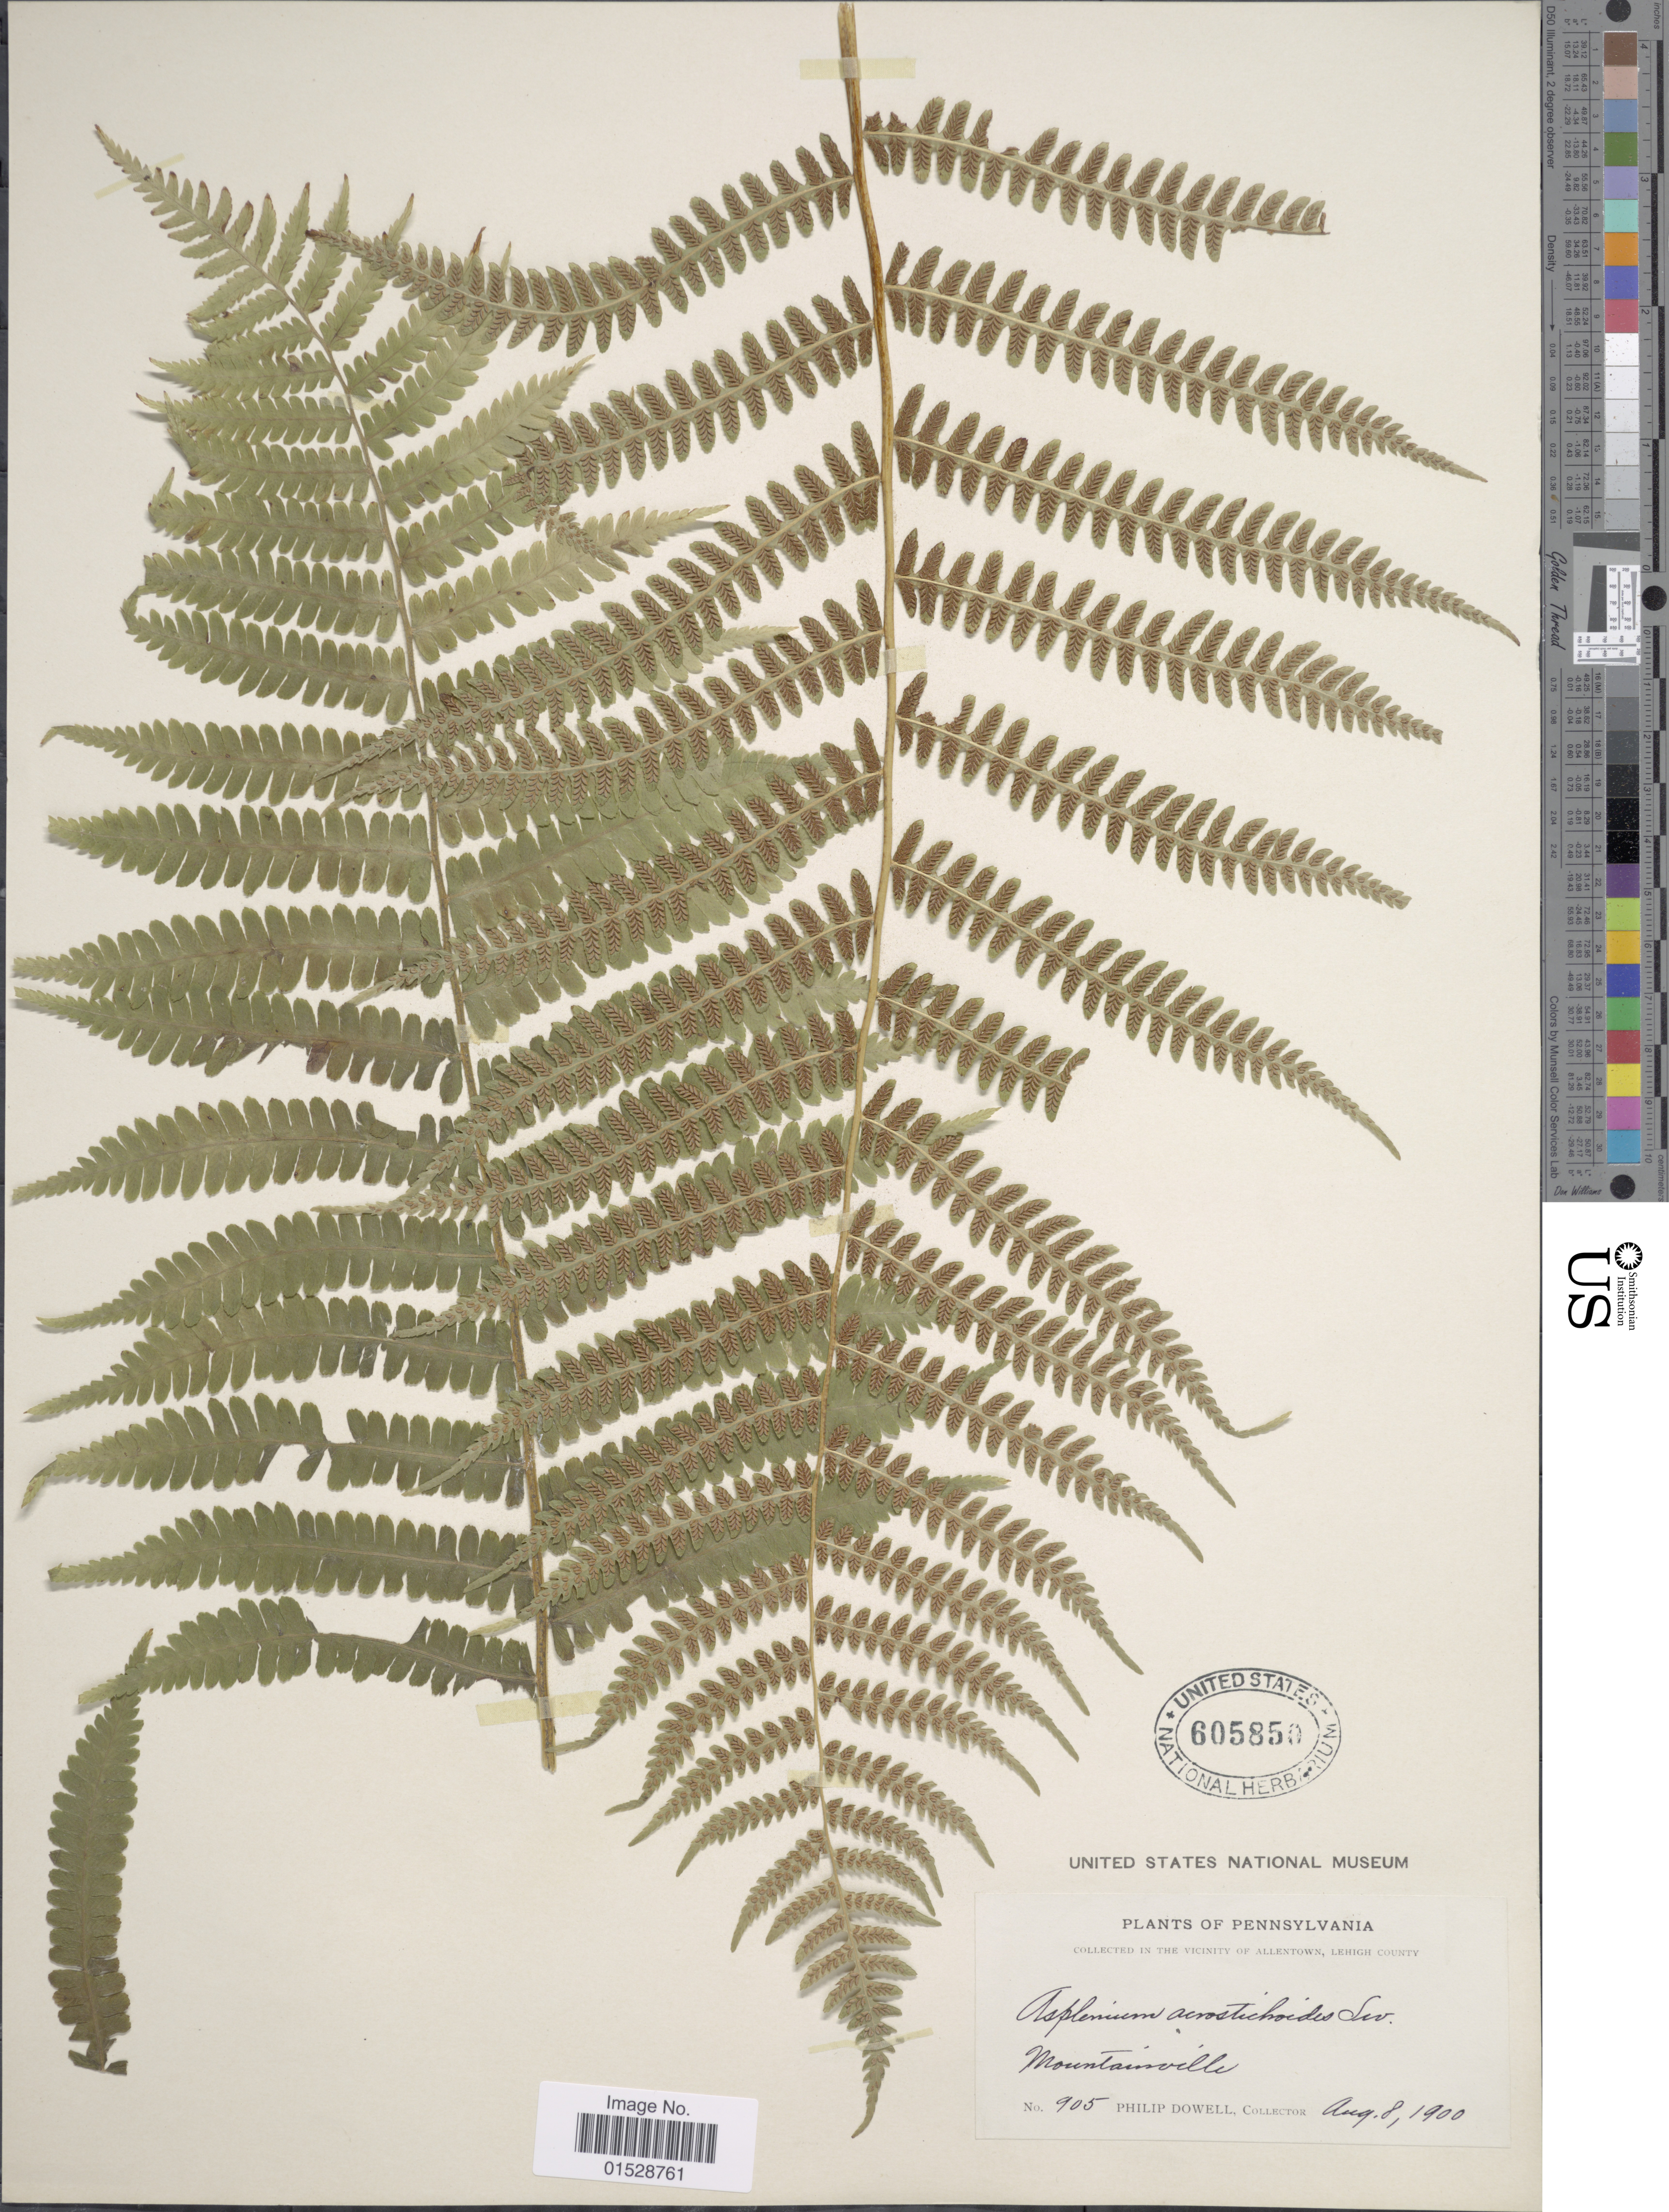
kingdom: Plantae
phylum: Tracheophyta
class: Polypodiopsida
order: Polypodiales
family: Athyriaceae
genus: Deparia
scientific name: Deparia acrostichoides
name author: (Sw.) M. Kato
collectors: P. Dowell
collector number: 905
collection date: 1900-08-08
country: United States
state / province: Pennsylvania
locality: Vicinity of Allentown, Lehigh County, Mountainville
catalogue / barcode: US 605850